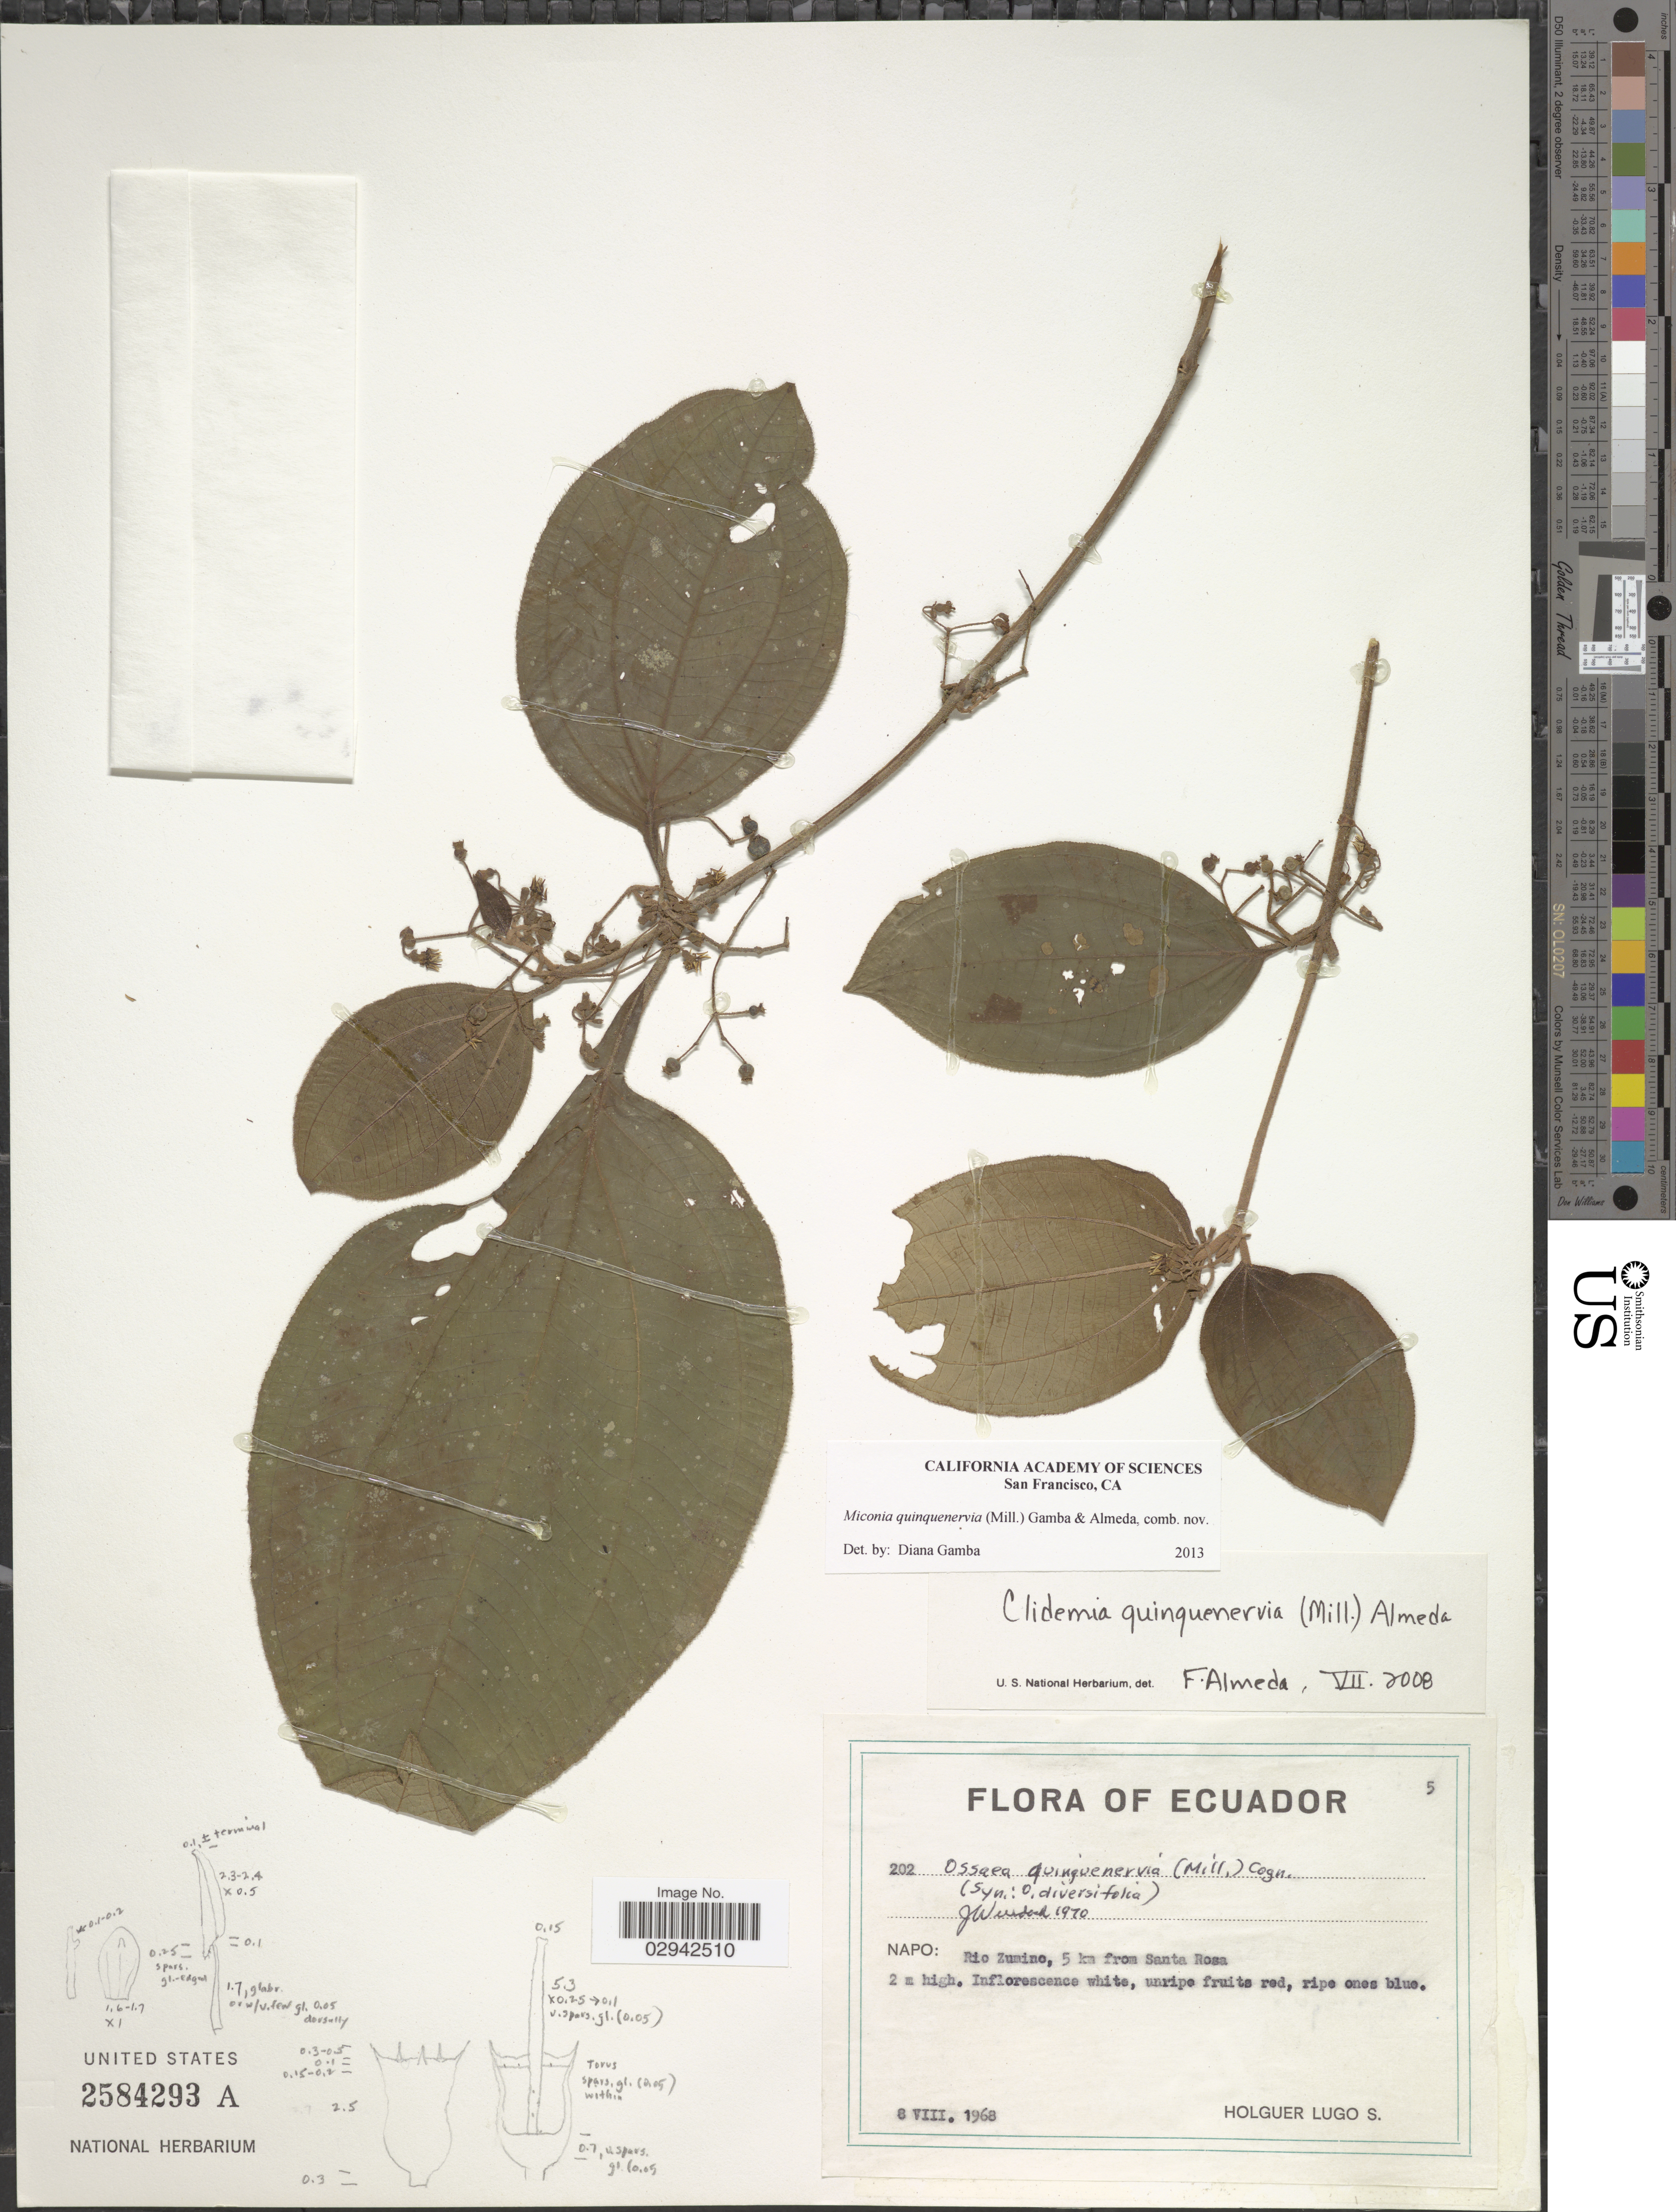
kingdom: Plantae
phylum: Tracheophyta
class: Magnoliopsida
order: Myrtales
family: Melastomataceae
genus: Miconia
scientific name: Miconia quinquenervia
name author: (Mill.) Gamba & Almeda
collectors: H. Lugo S.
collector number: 202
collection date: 1968-08-08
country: Ecuador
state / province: Napo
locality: Rio Zumino, 5 km from Santa Rosa.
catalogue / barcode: US 2584293A